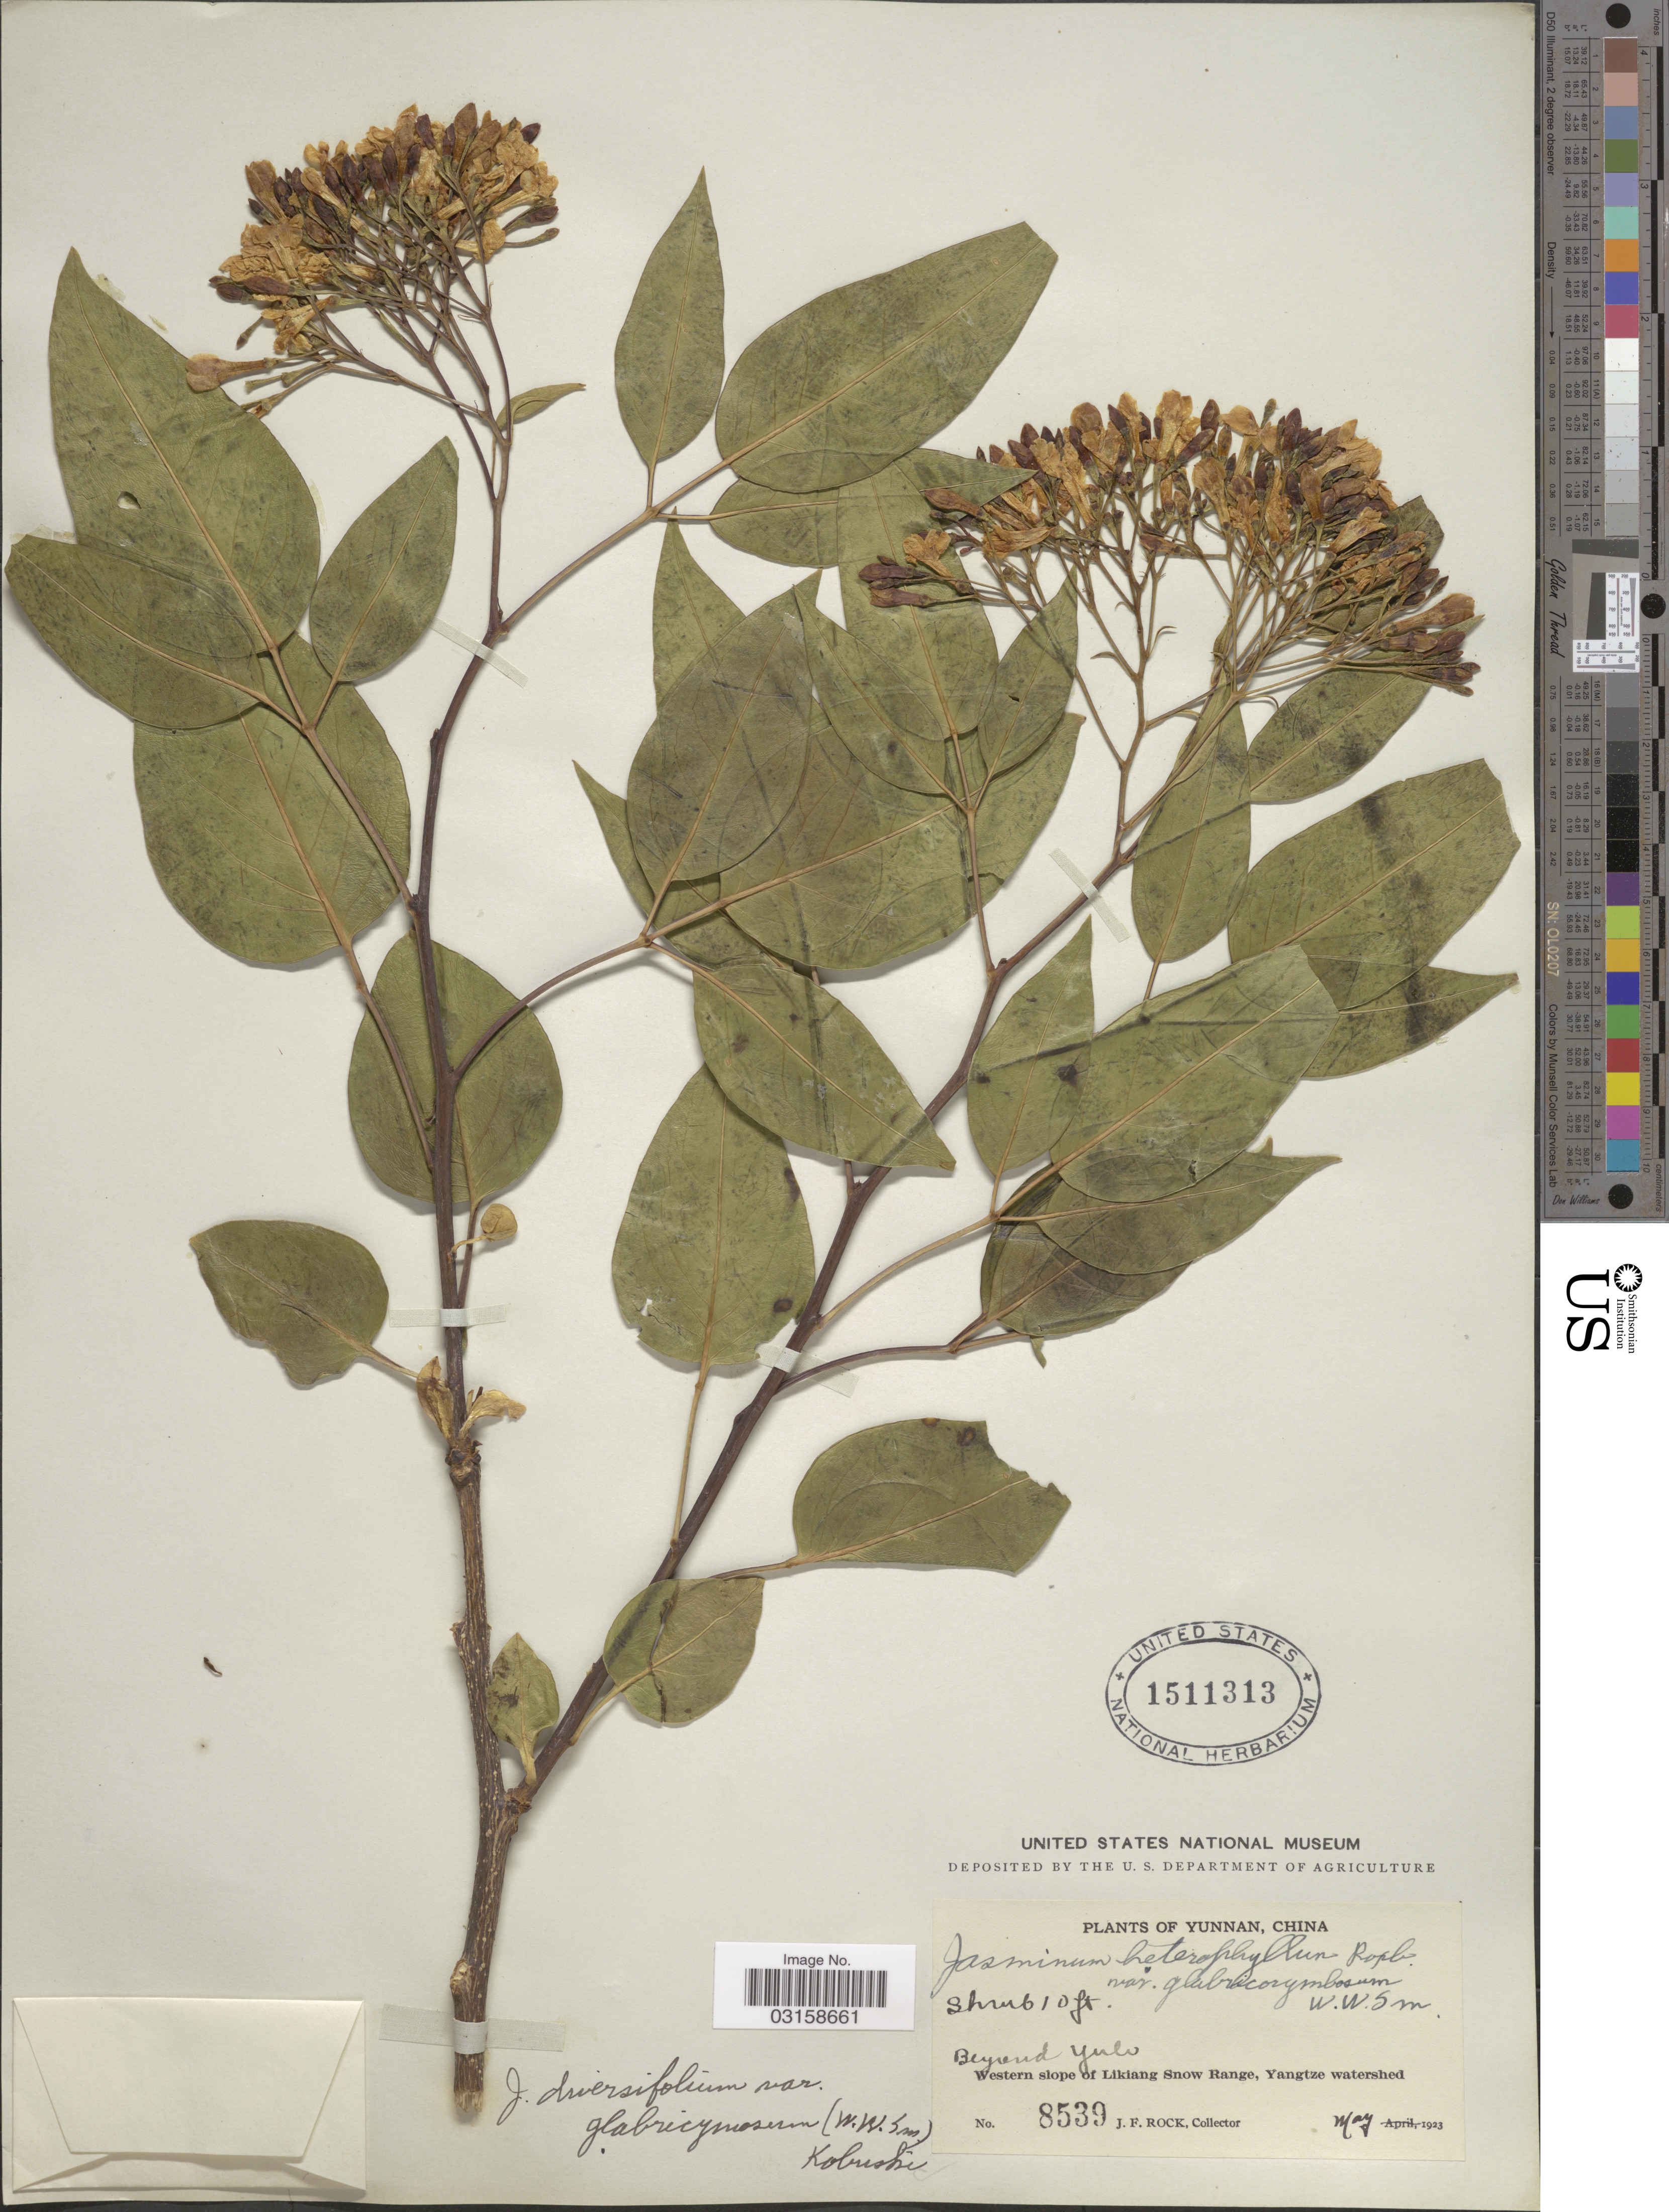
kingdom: Plantae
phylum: Tracheophyta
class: Magnoliopsida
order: Lamiales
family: Oleaceae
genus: Jasminum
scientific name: Jasminum subhumile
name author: W.W. Sm.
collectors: J. Rock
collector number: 8539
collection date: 1923-05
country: China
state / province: Yunnan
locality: Beyond Yulu. Western slope of Likiang Snow Range, Yangtze watershed.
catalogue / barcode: US 1511313